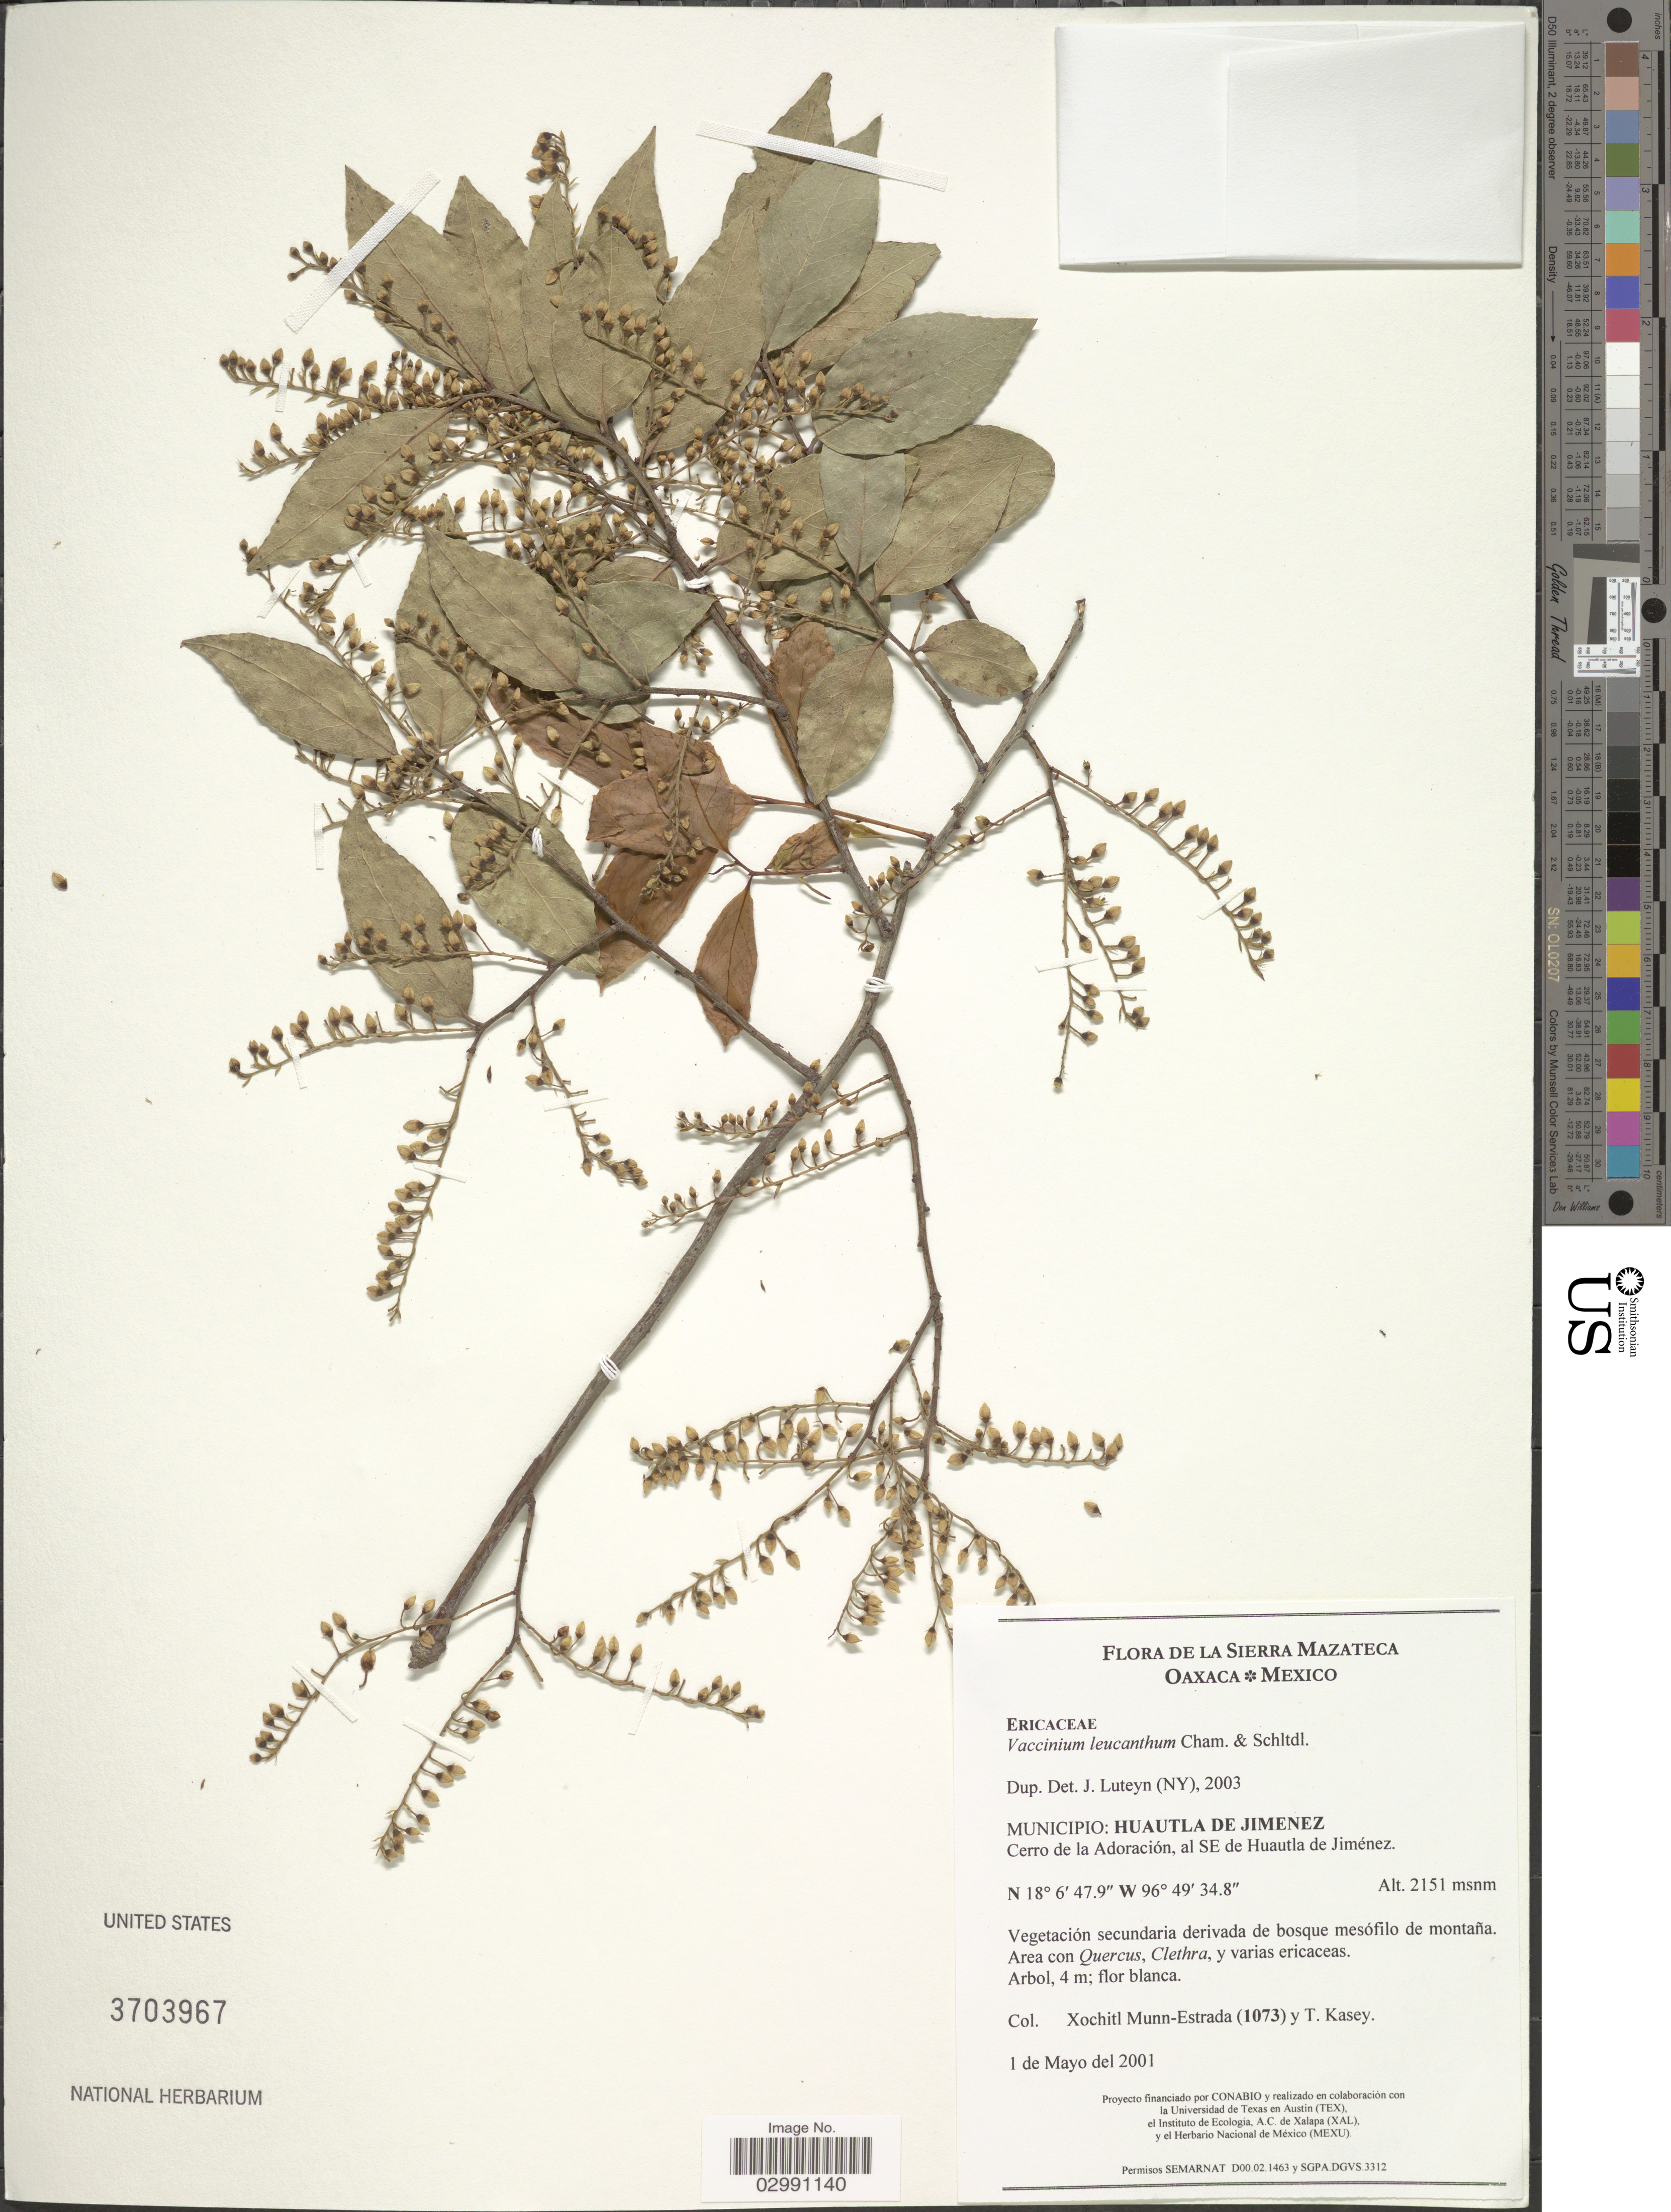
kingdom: Plantae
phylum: Tracheophyta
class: Magnoliopsida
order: Ericales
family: Ericaceae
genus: Vaccinium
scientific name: Vaccinium leucanthum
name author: Schltdl.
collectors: X. Munn-Estrada & T. Kasey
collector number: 1073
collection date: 2001-05-01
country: Mexico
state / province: Oaxaca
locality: Sierra Mazateca. Municipio: Huautla de Jimenez. Cerro de la Adoración, al SE de Huautla de Jiménez.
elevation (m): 2151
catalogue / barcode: US 3703967